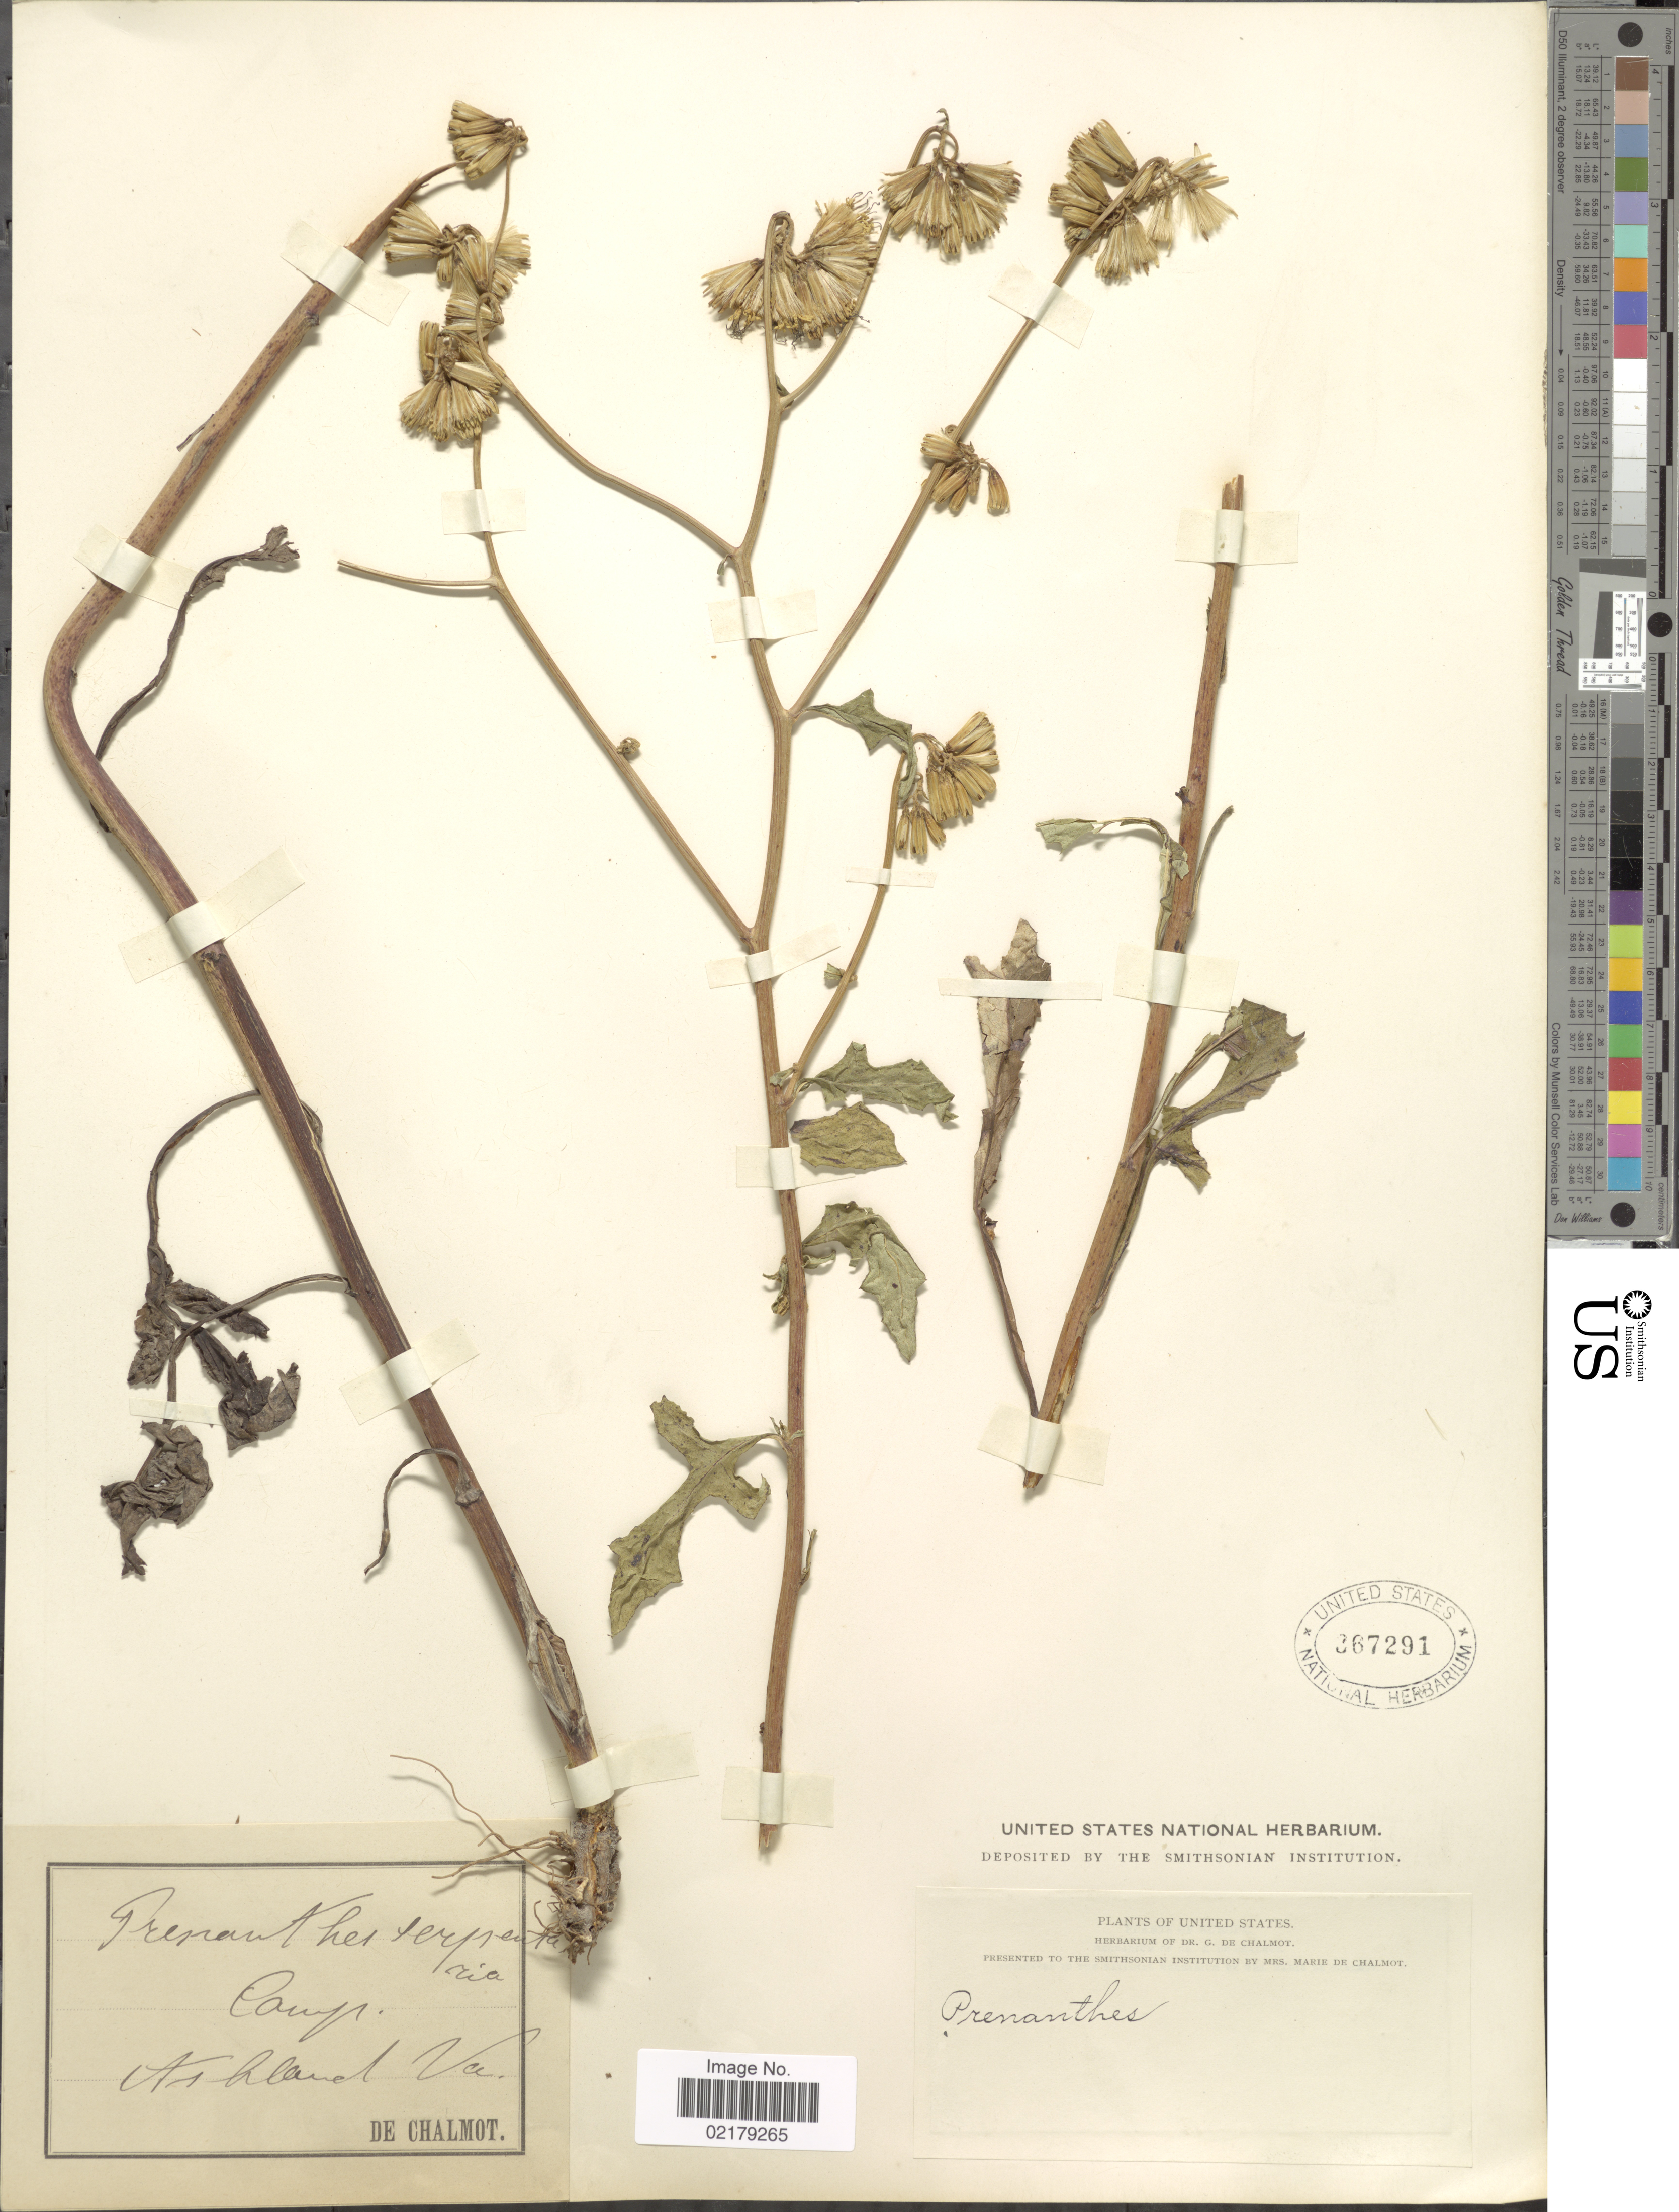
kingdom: Plantae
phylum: Tracheophyta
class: Magnoliopsida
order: Asterales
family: Asteraceae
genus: Nabalus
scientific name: Nabalus serpentarius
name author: (Pursh) Hook.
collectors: G. de Chalmot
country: United States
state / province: Virginia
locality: Camp, Ashland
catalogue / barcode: US 367291